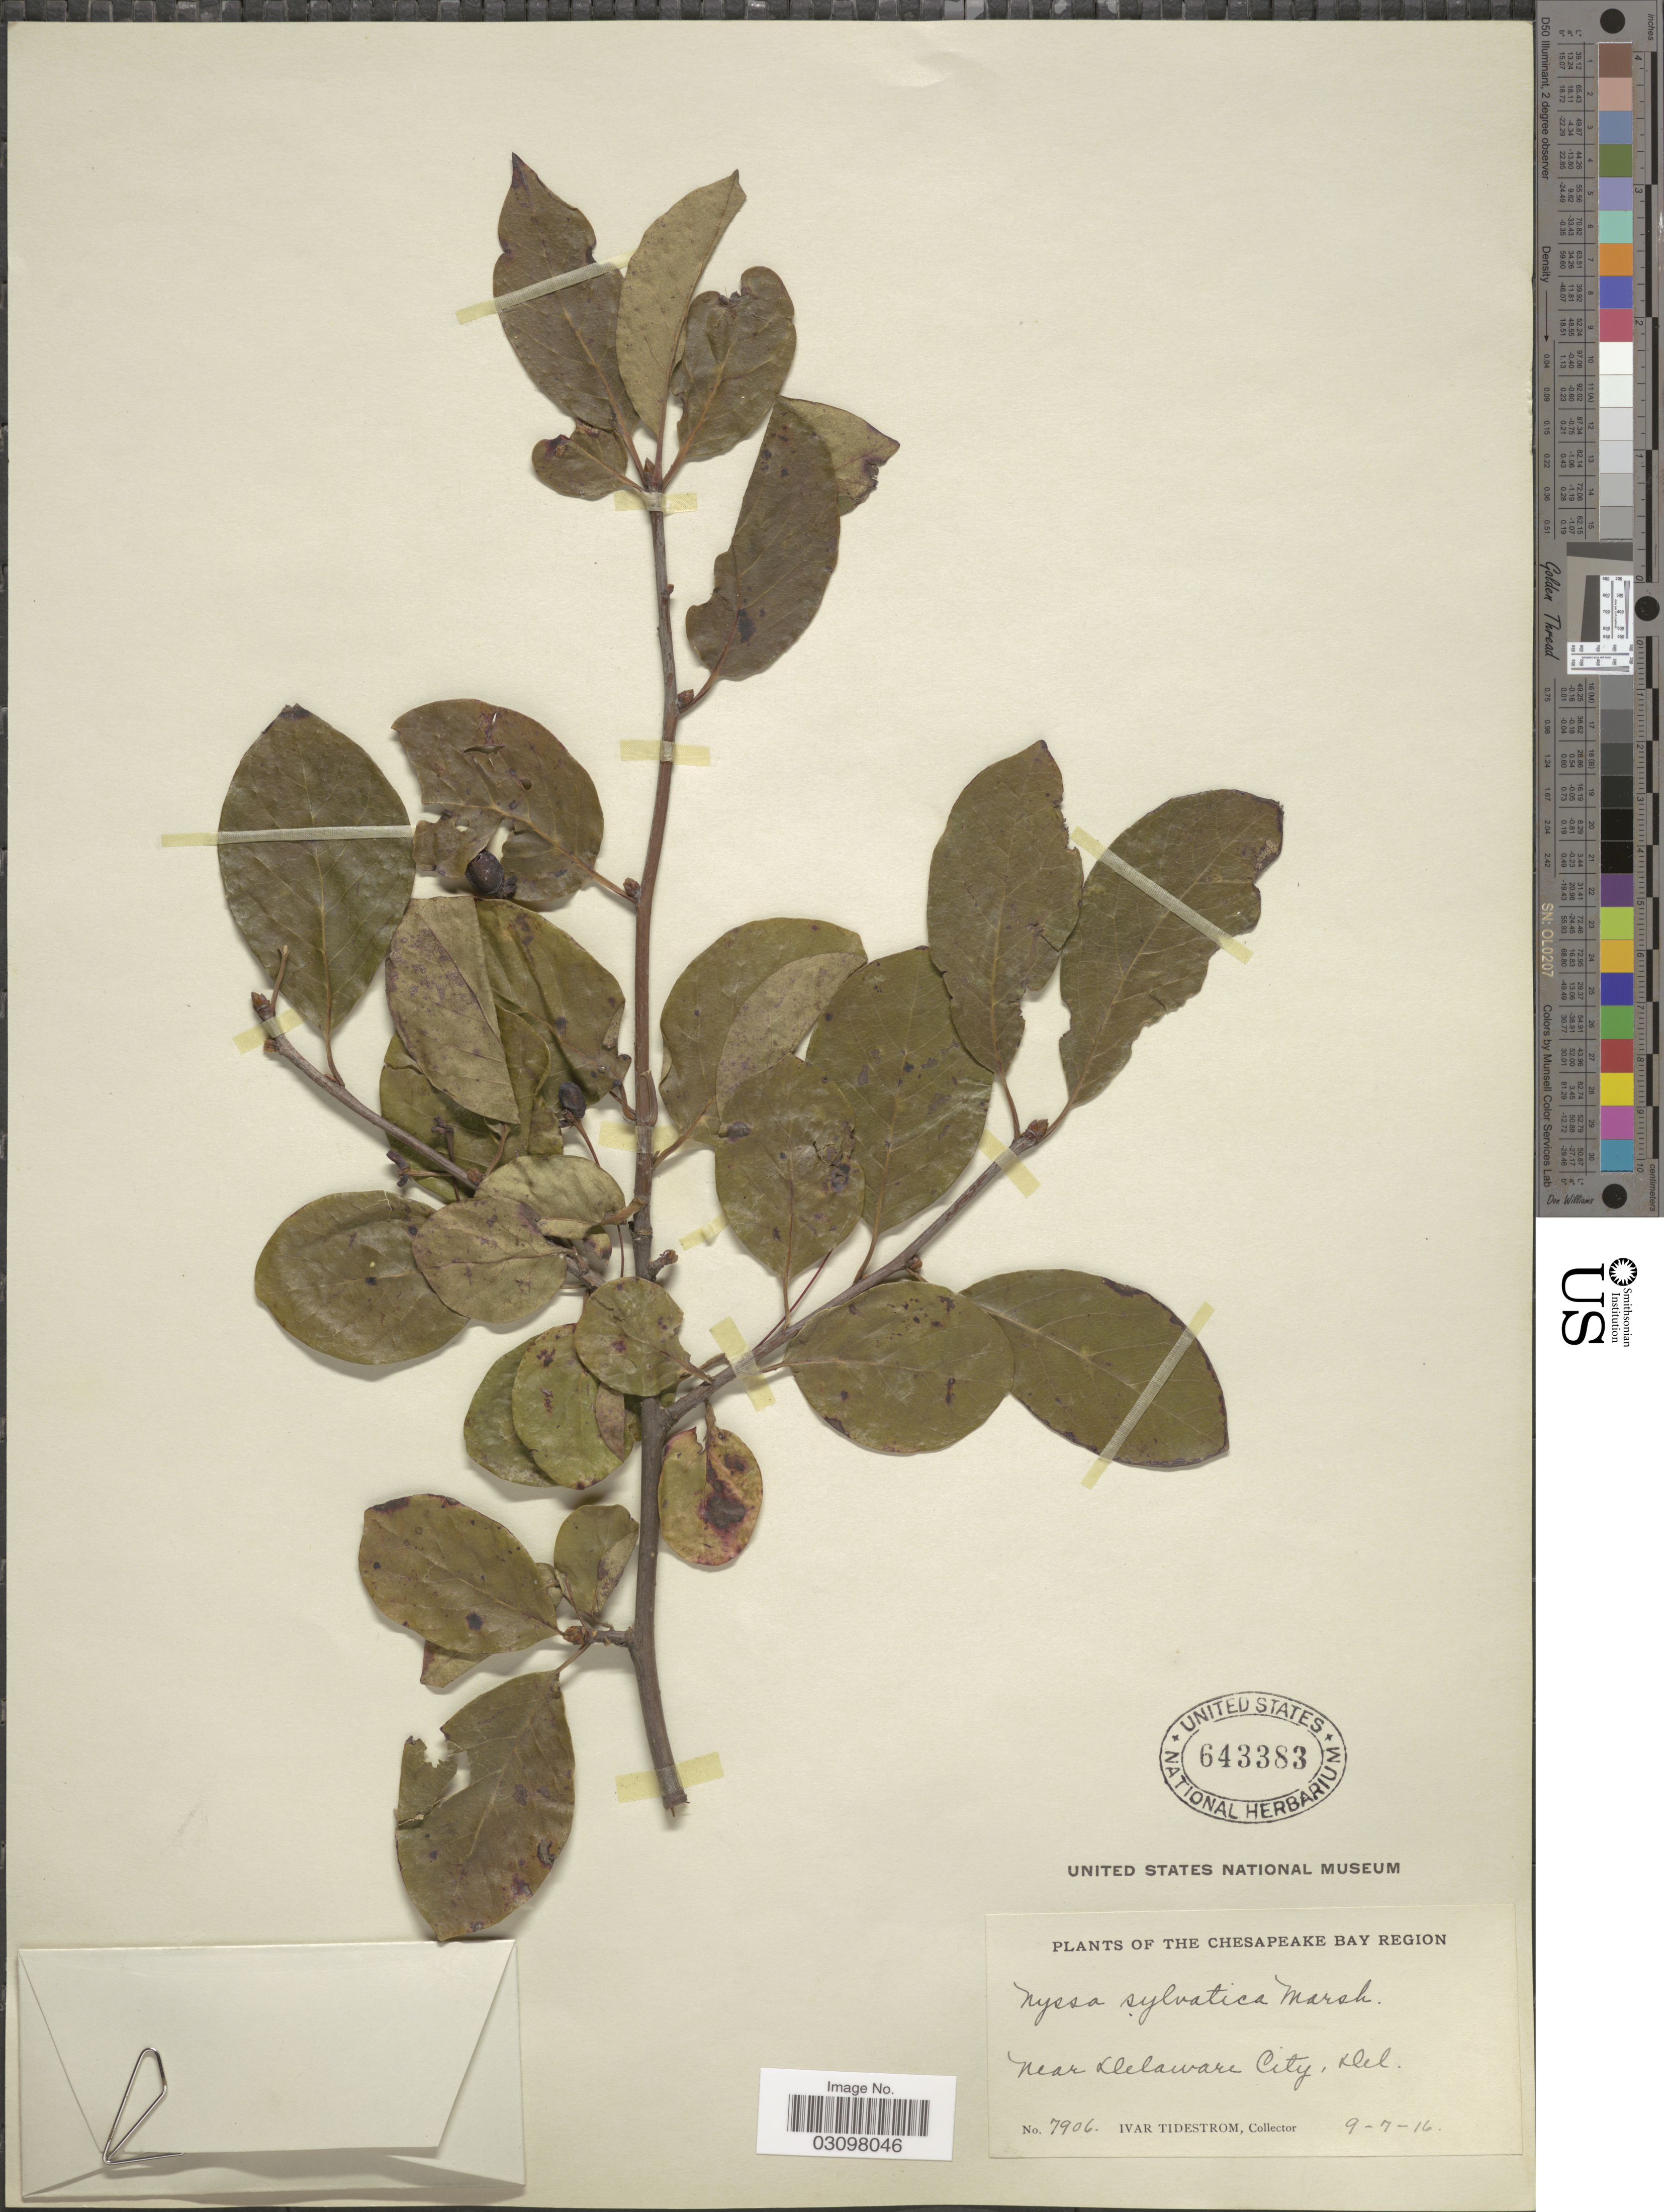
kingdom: Plantae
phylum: Tracheophyta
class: Magnoliopsida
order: Cornales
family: Nyssaceae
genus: Nyssa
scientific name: Nyssa sylvatica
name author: Marshall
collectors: I. F. Tidestrom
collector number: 7906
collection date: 1916-09-07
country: United States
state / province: Delaware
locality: The Chesapeake Bay Region. Near Delaware City, Del.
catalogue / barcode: US 643383